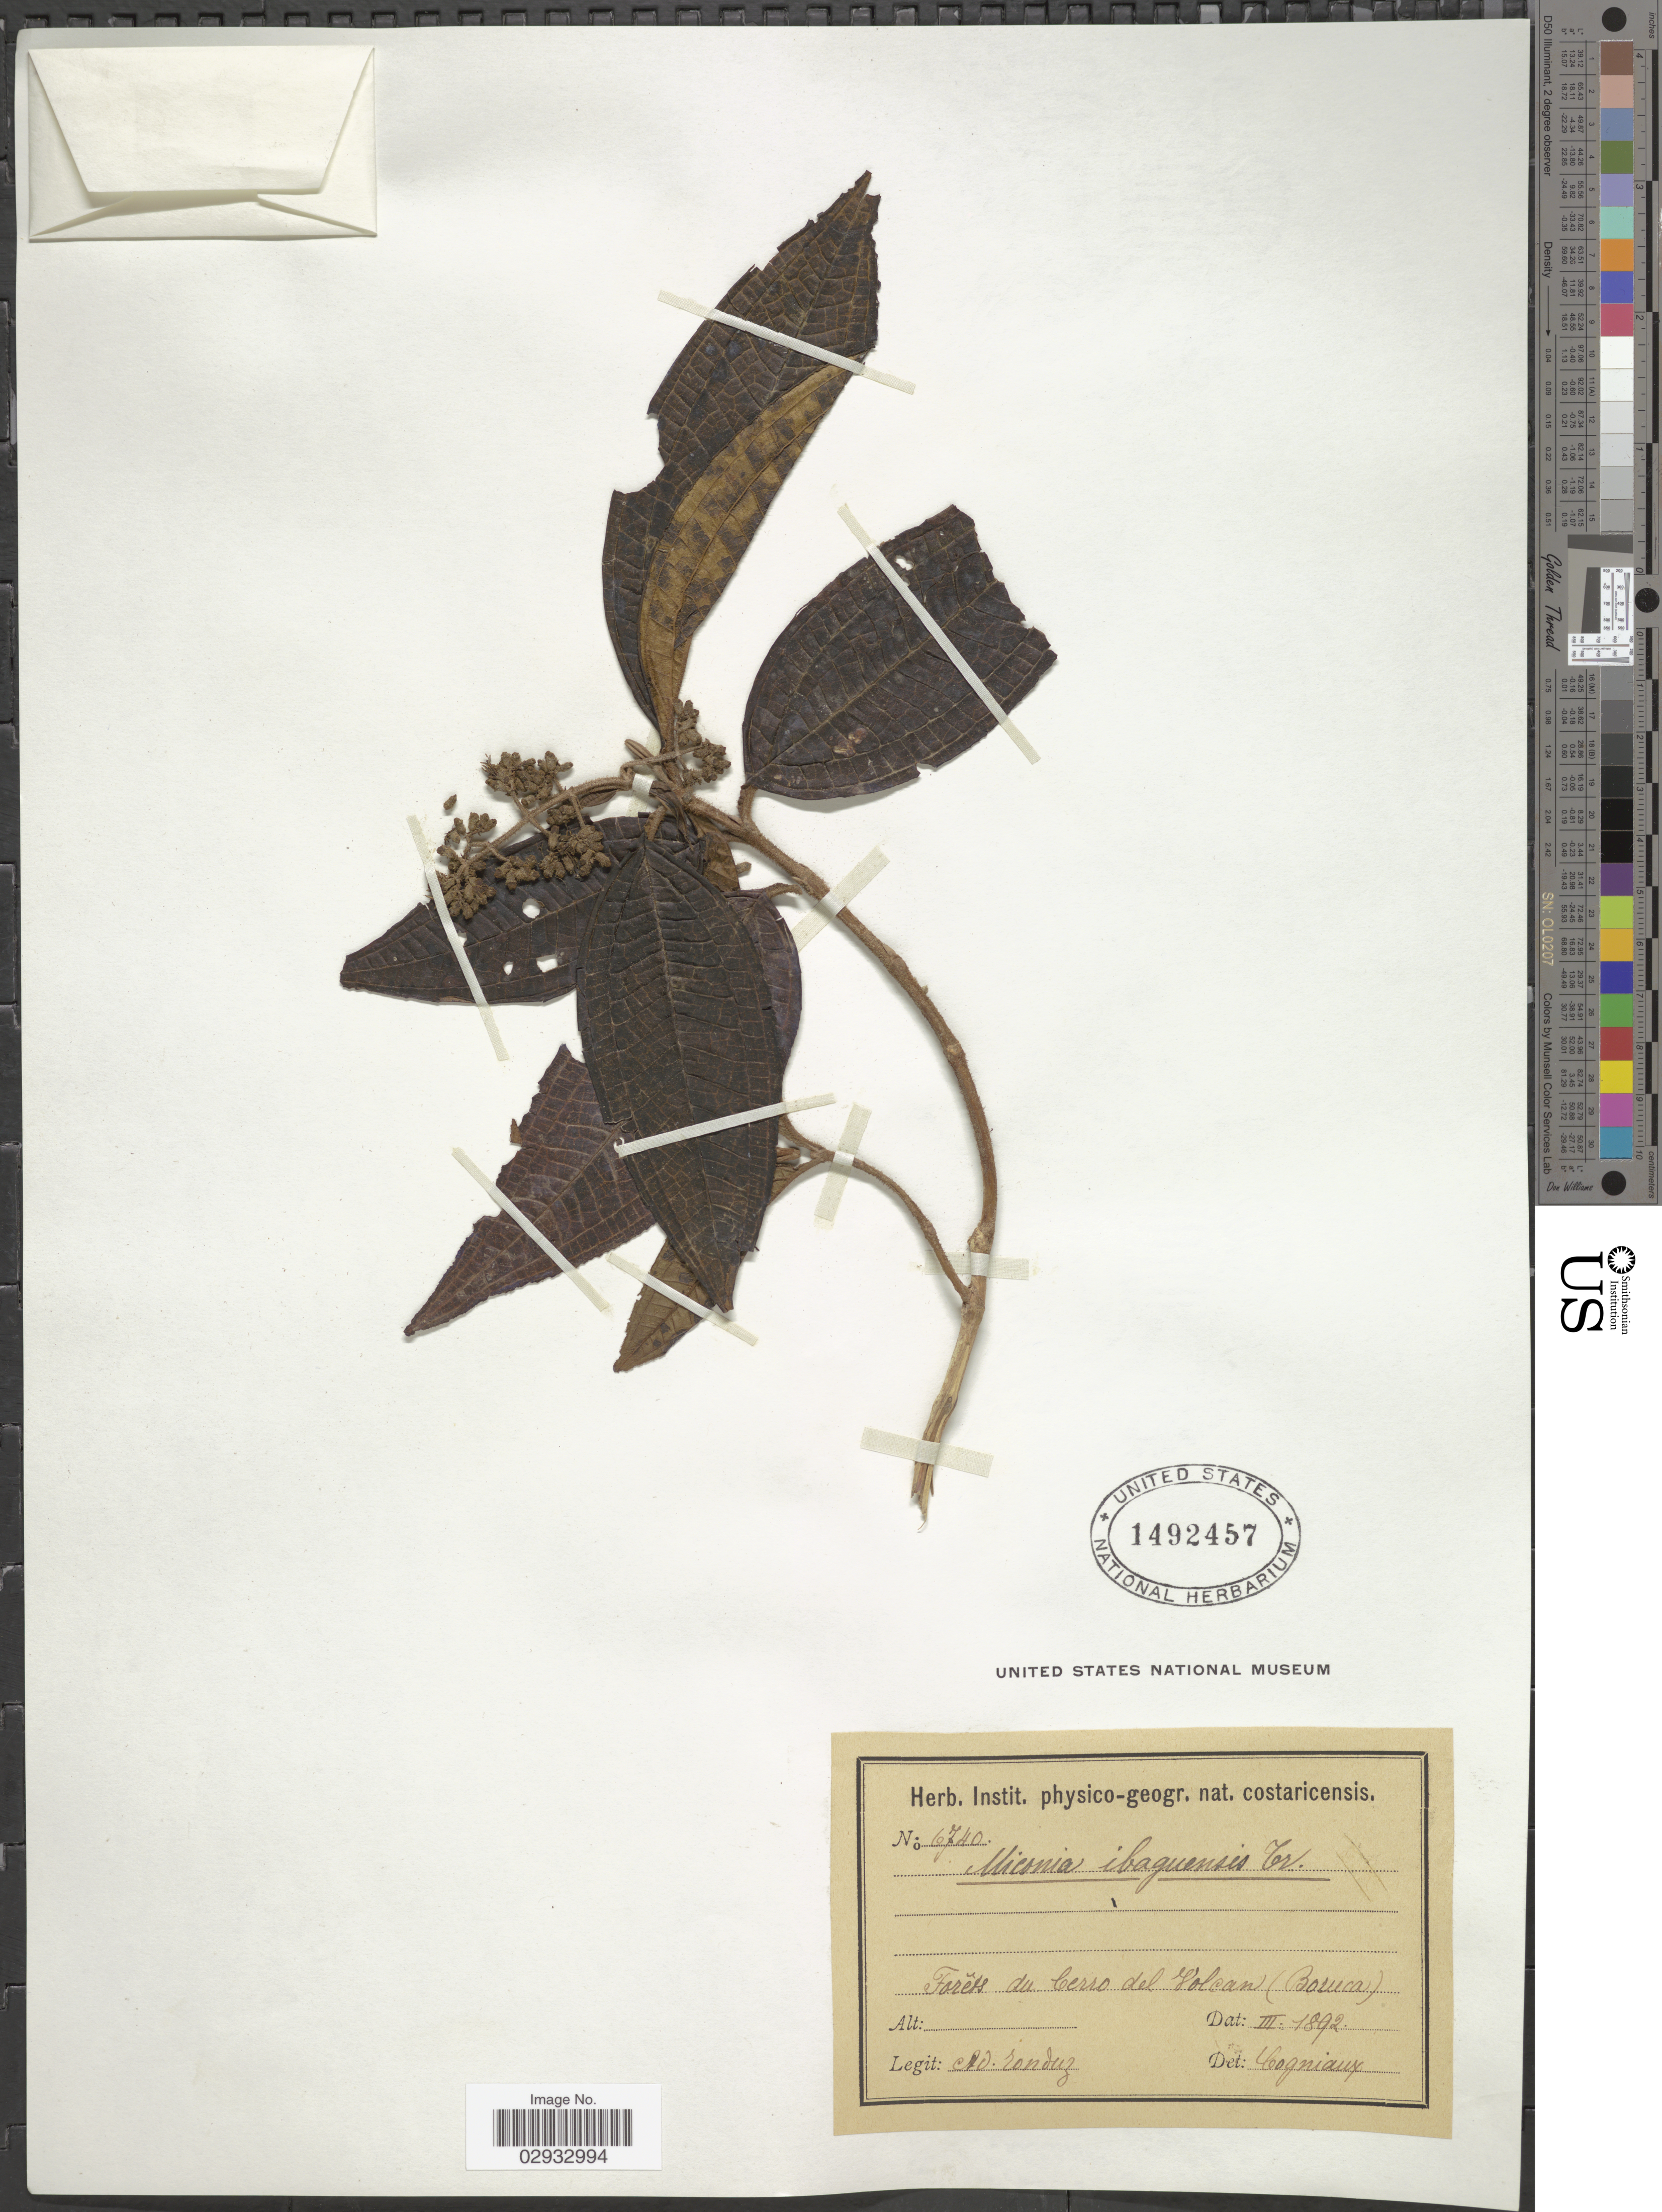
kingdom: Plantae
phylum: Tracheophyta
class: Magnoliopsida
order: Myrtales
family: Melastomataceae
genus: Miconia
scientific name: Miconia ibaguensis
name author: (Bonpl.) Triana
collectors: A. Tonduz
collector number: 6740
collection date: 1892-03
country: Costa Rica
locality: Forêts du Cerro del Vólcan (Boruca).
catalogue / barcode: US 1492457